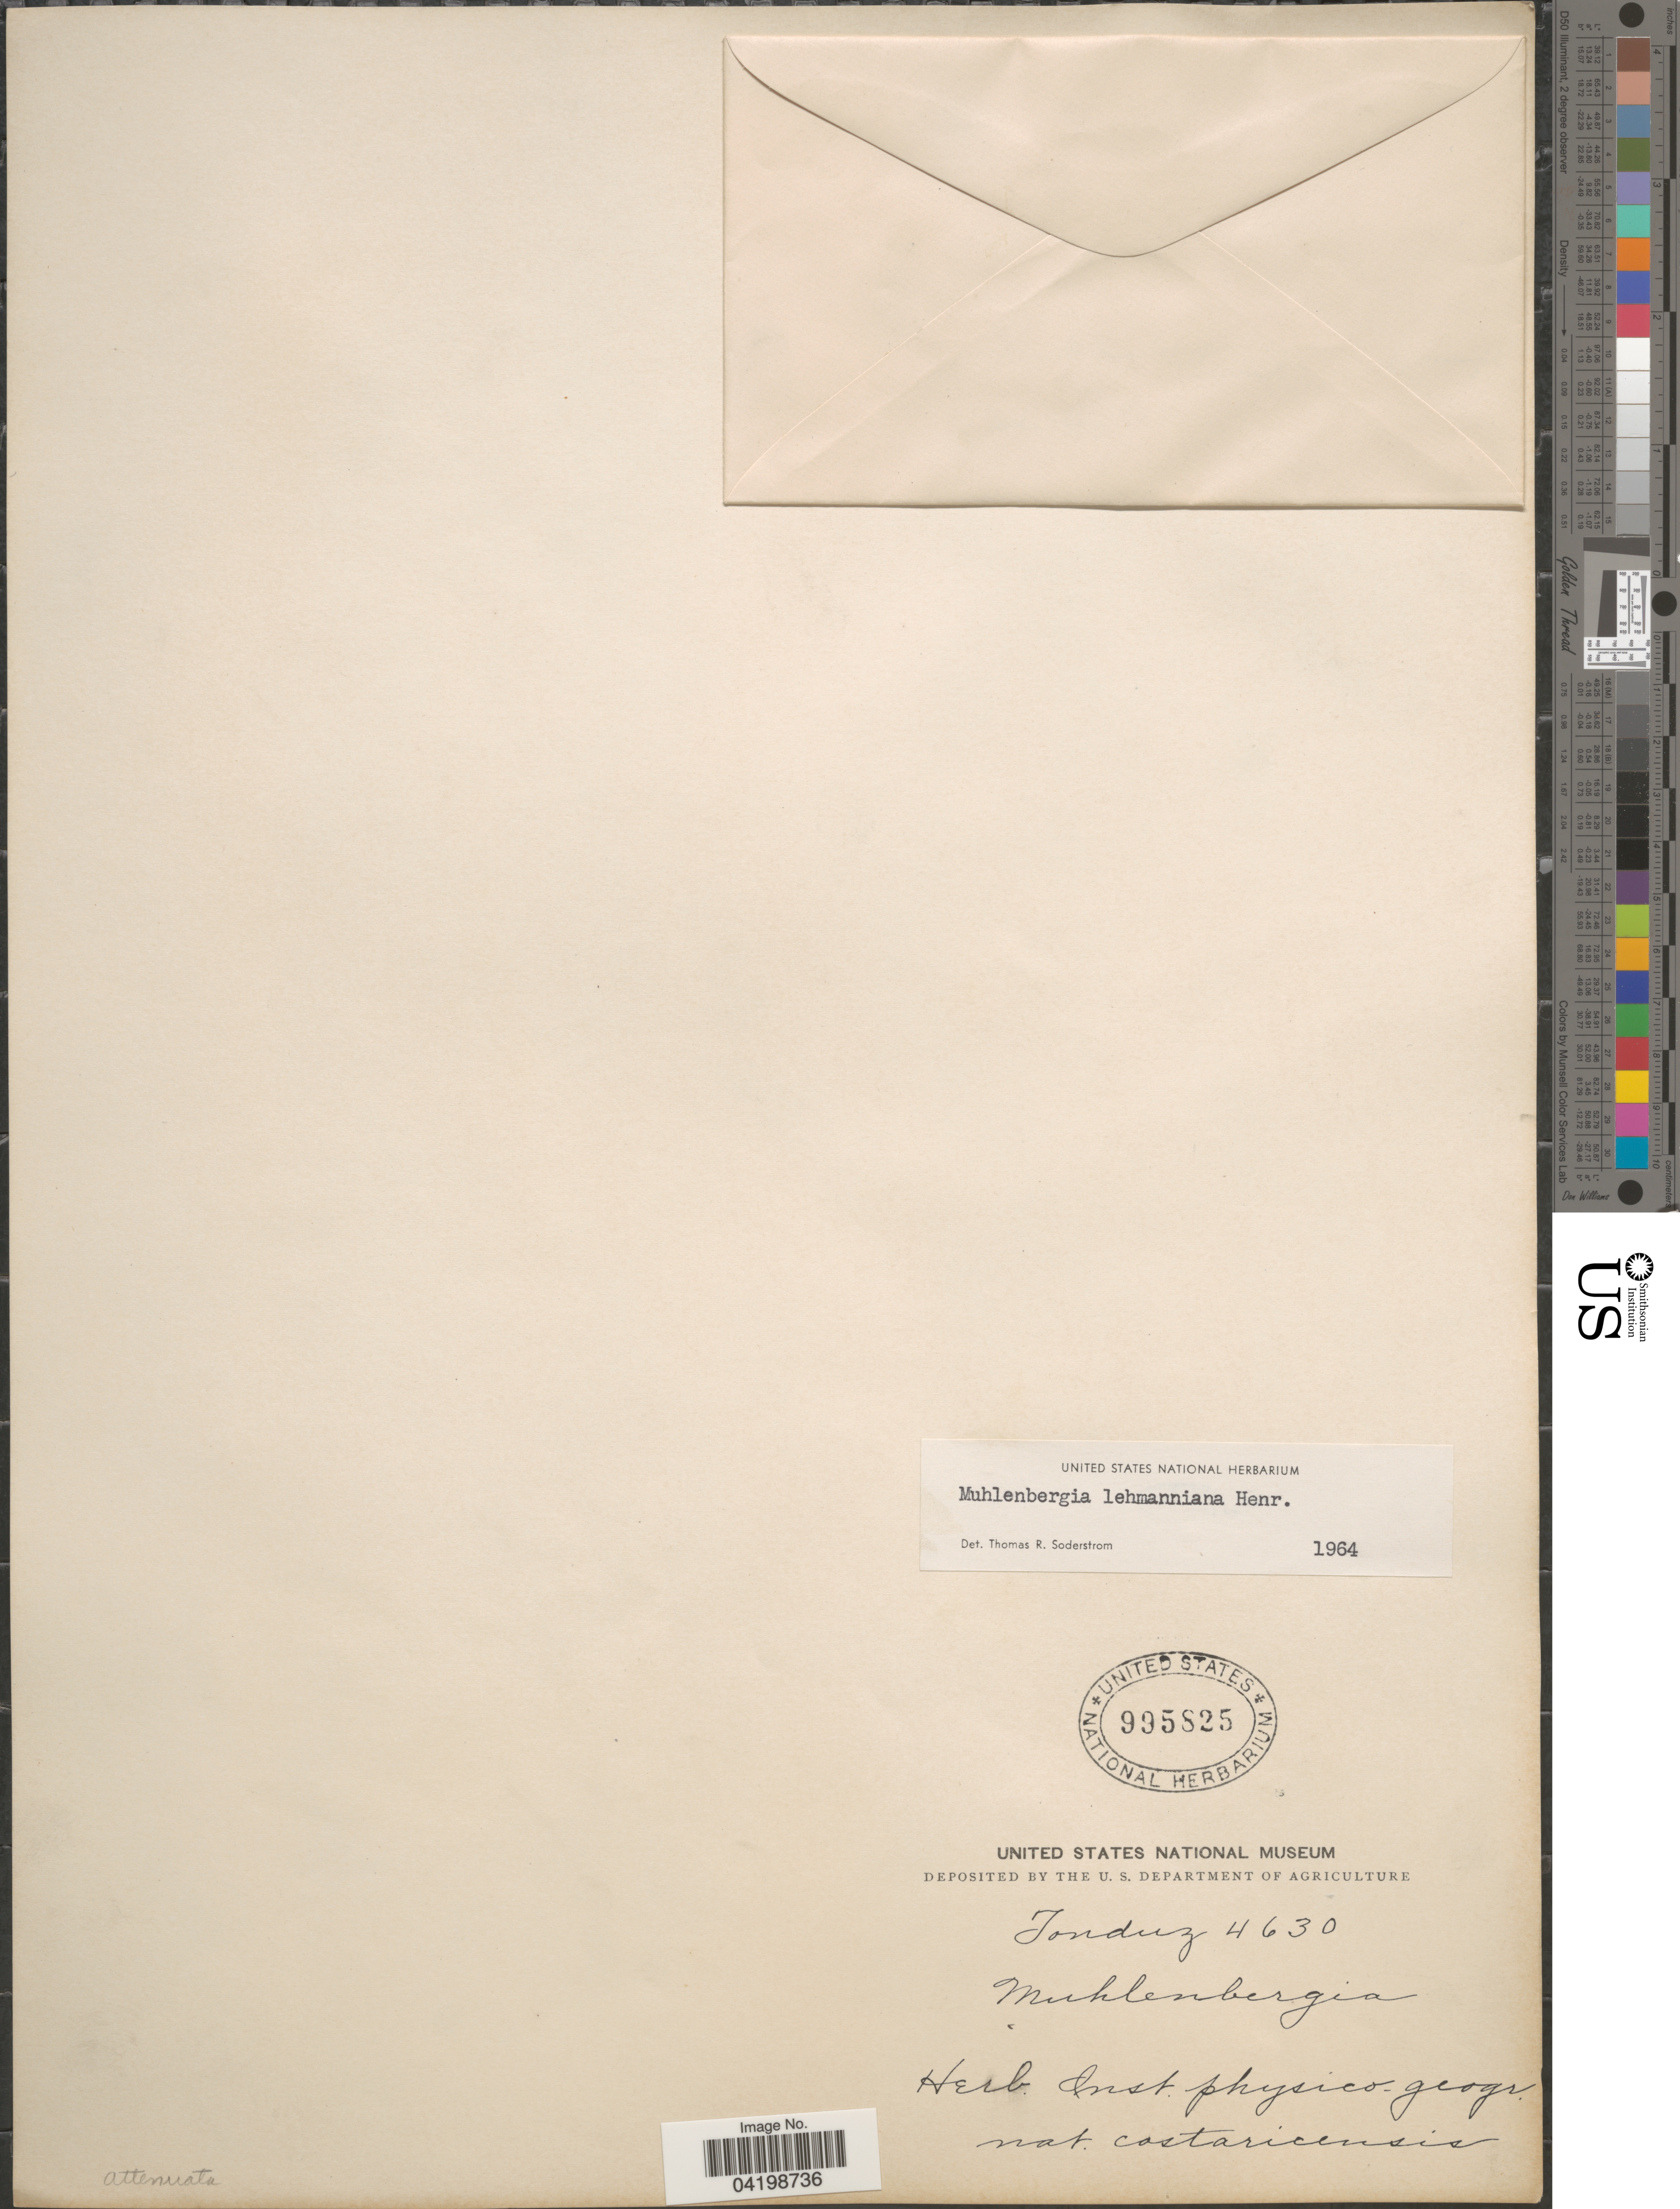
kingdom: Plantae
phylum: Tracheophyta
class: Liliopsida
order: Poales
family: Poaceae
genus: Muhlenbergia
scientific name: Muhlenbergia lehmanniana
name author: Henr.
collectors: Tonduz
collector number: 4630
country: Costa Rica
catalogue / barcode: US 995825